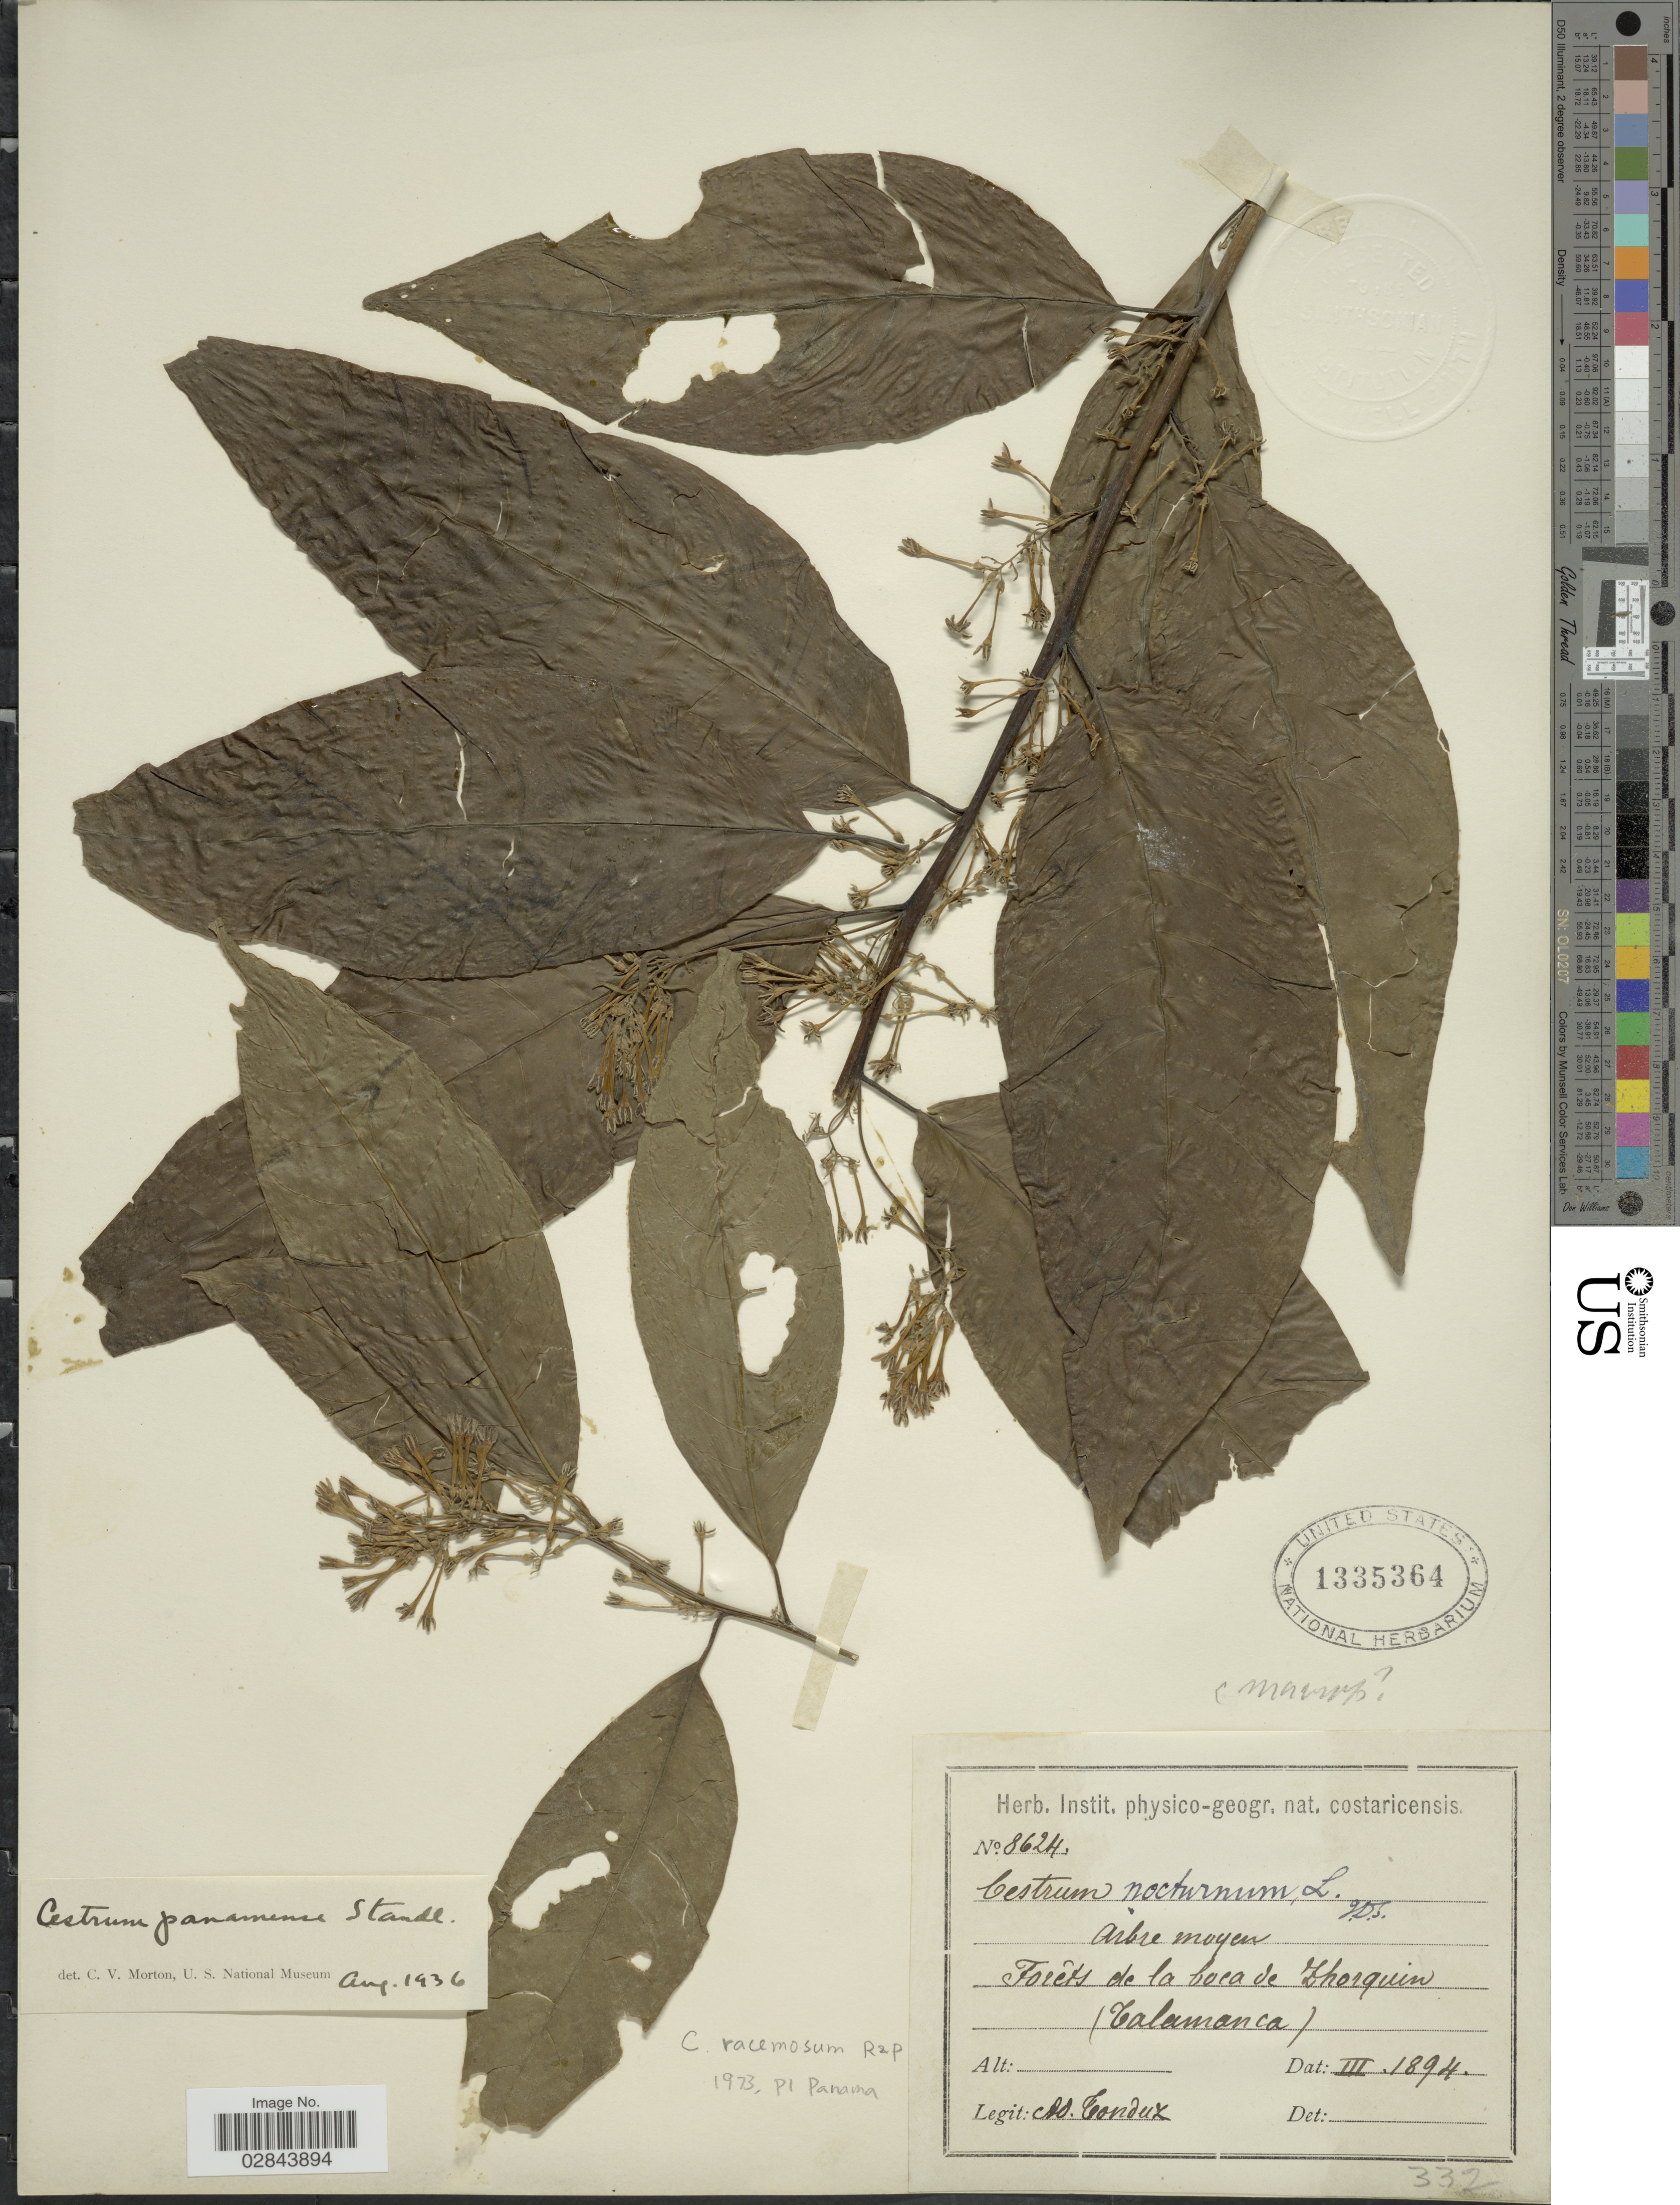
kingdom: Plantae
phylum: Tracheophyta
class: Magnoliopsida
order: Solanales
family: Solanaceae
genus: Cestrum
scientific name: Cestrum racemosum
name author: Ruiz & Pav.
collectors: A. Tonduz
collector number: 8624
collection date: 1894-03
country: Costa Rica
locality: Forêts de la boca de Zhorquin (Talamanca). Costaricenses.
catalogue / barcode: US 1335364